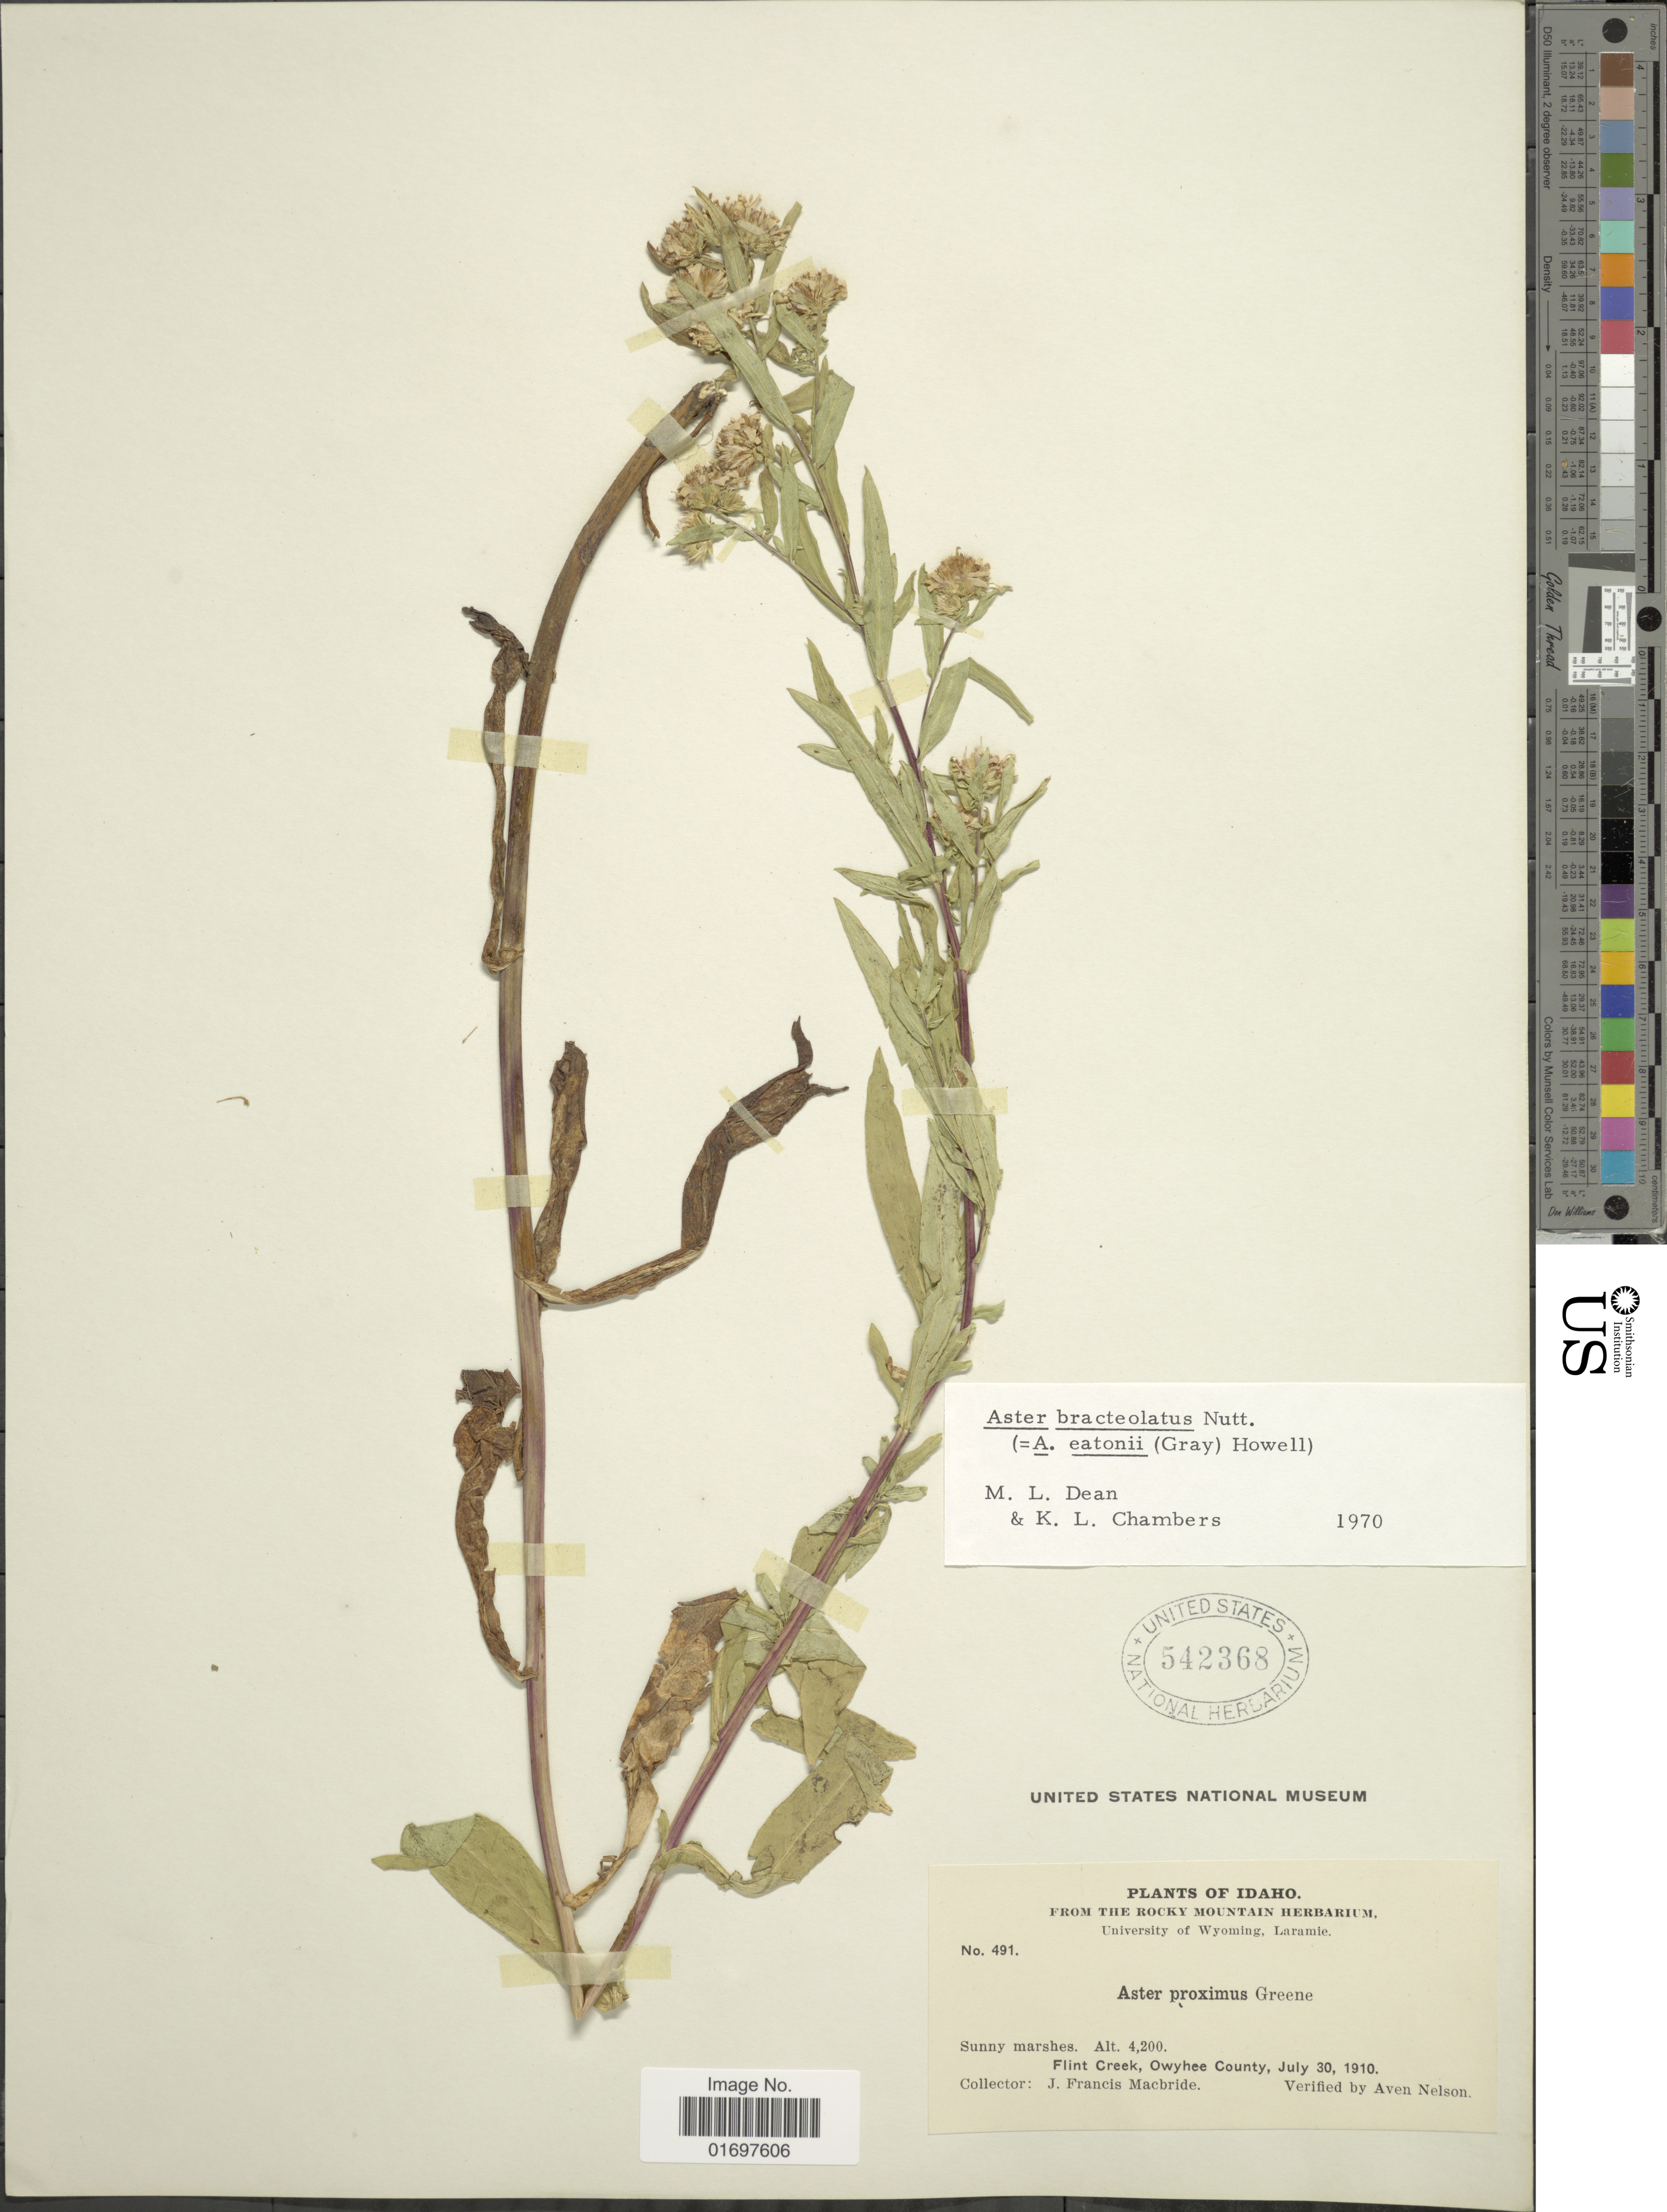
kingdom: Plantae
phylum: Tracheophyta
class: Magnoliopsida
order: Asterales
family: Asteraceae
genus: Symphyotrichum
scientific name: Symphyotrichum bracteolatum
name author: (Nutt.) G.L. Nesom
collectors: J. F. Macbride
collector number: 491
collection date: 1910-07-30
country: United States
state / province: Idaho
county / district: Owyhee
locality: Flint Creek.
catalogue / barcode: US 542368